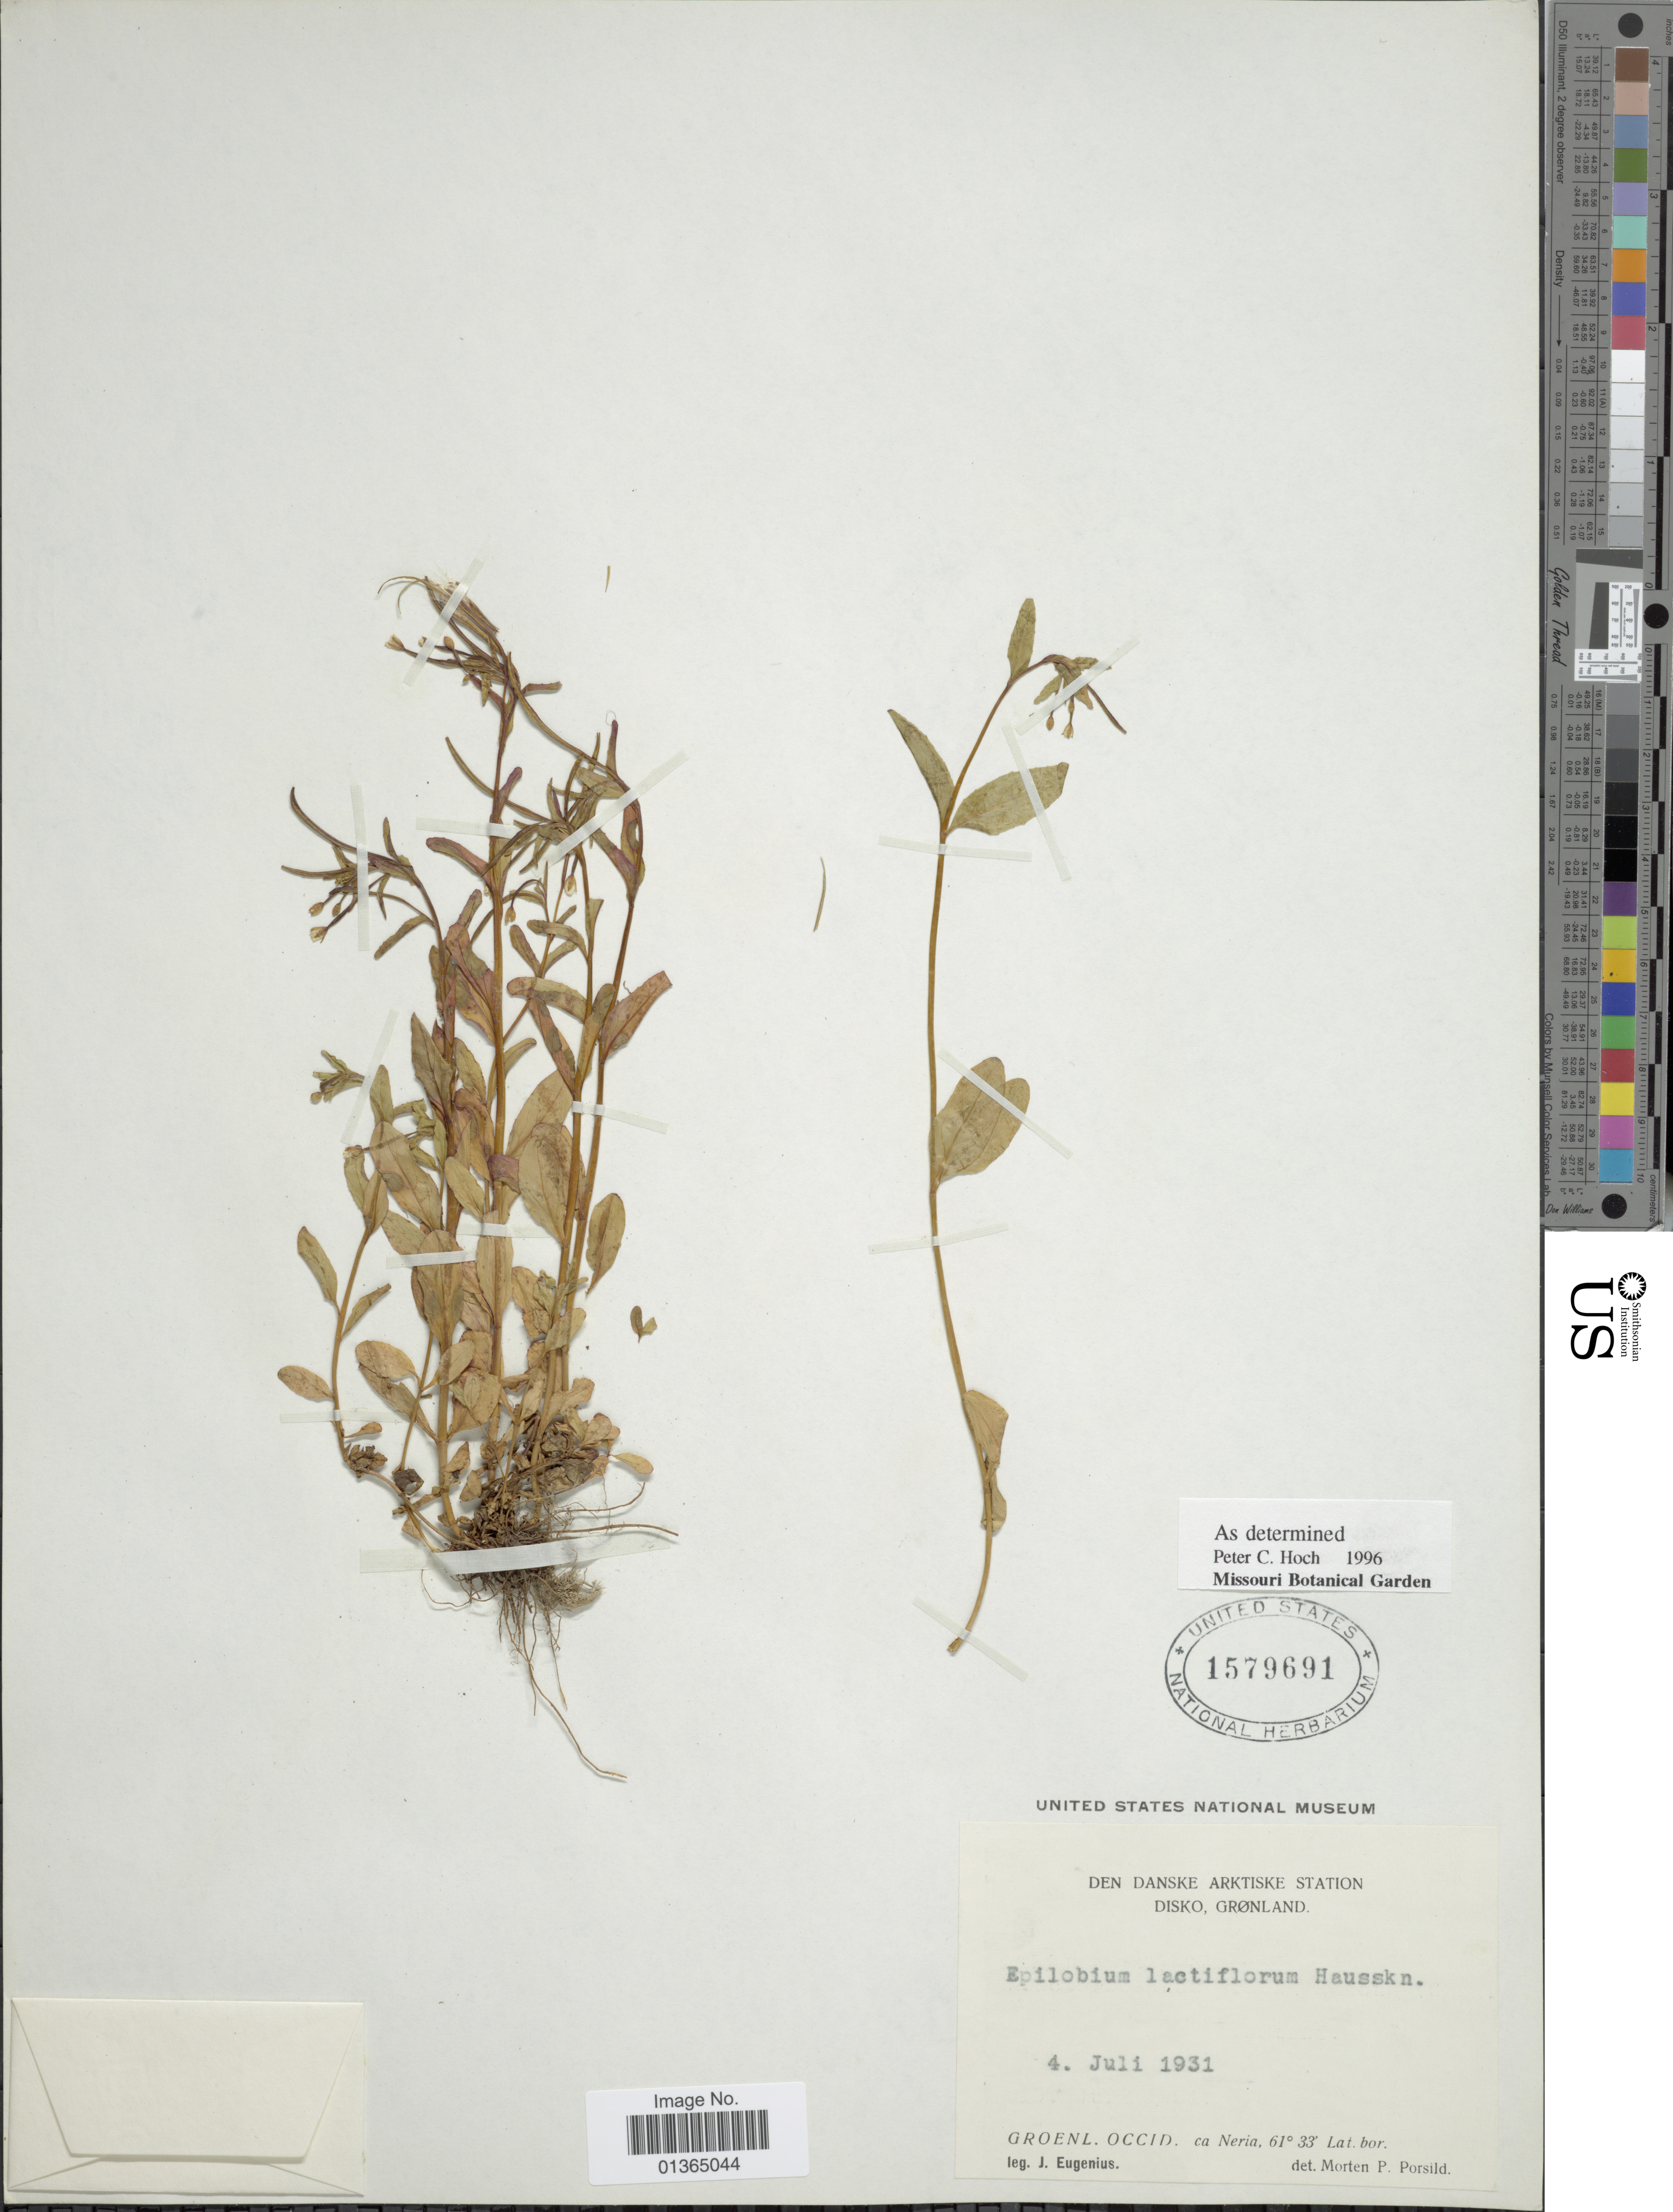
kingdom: Plantae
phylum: Tracheophyta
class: Magnoliopsida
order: Myrtales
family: Onagraceae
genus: Epilobium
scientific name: Epilobium lactiflorum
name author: Hausskn.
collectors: J. Eugenius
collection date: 1931-07-04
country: Greenland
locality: Den Danske Arktiske Station. Groenl. Occid. ca Neria.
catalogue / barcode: US 1579691